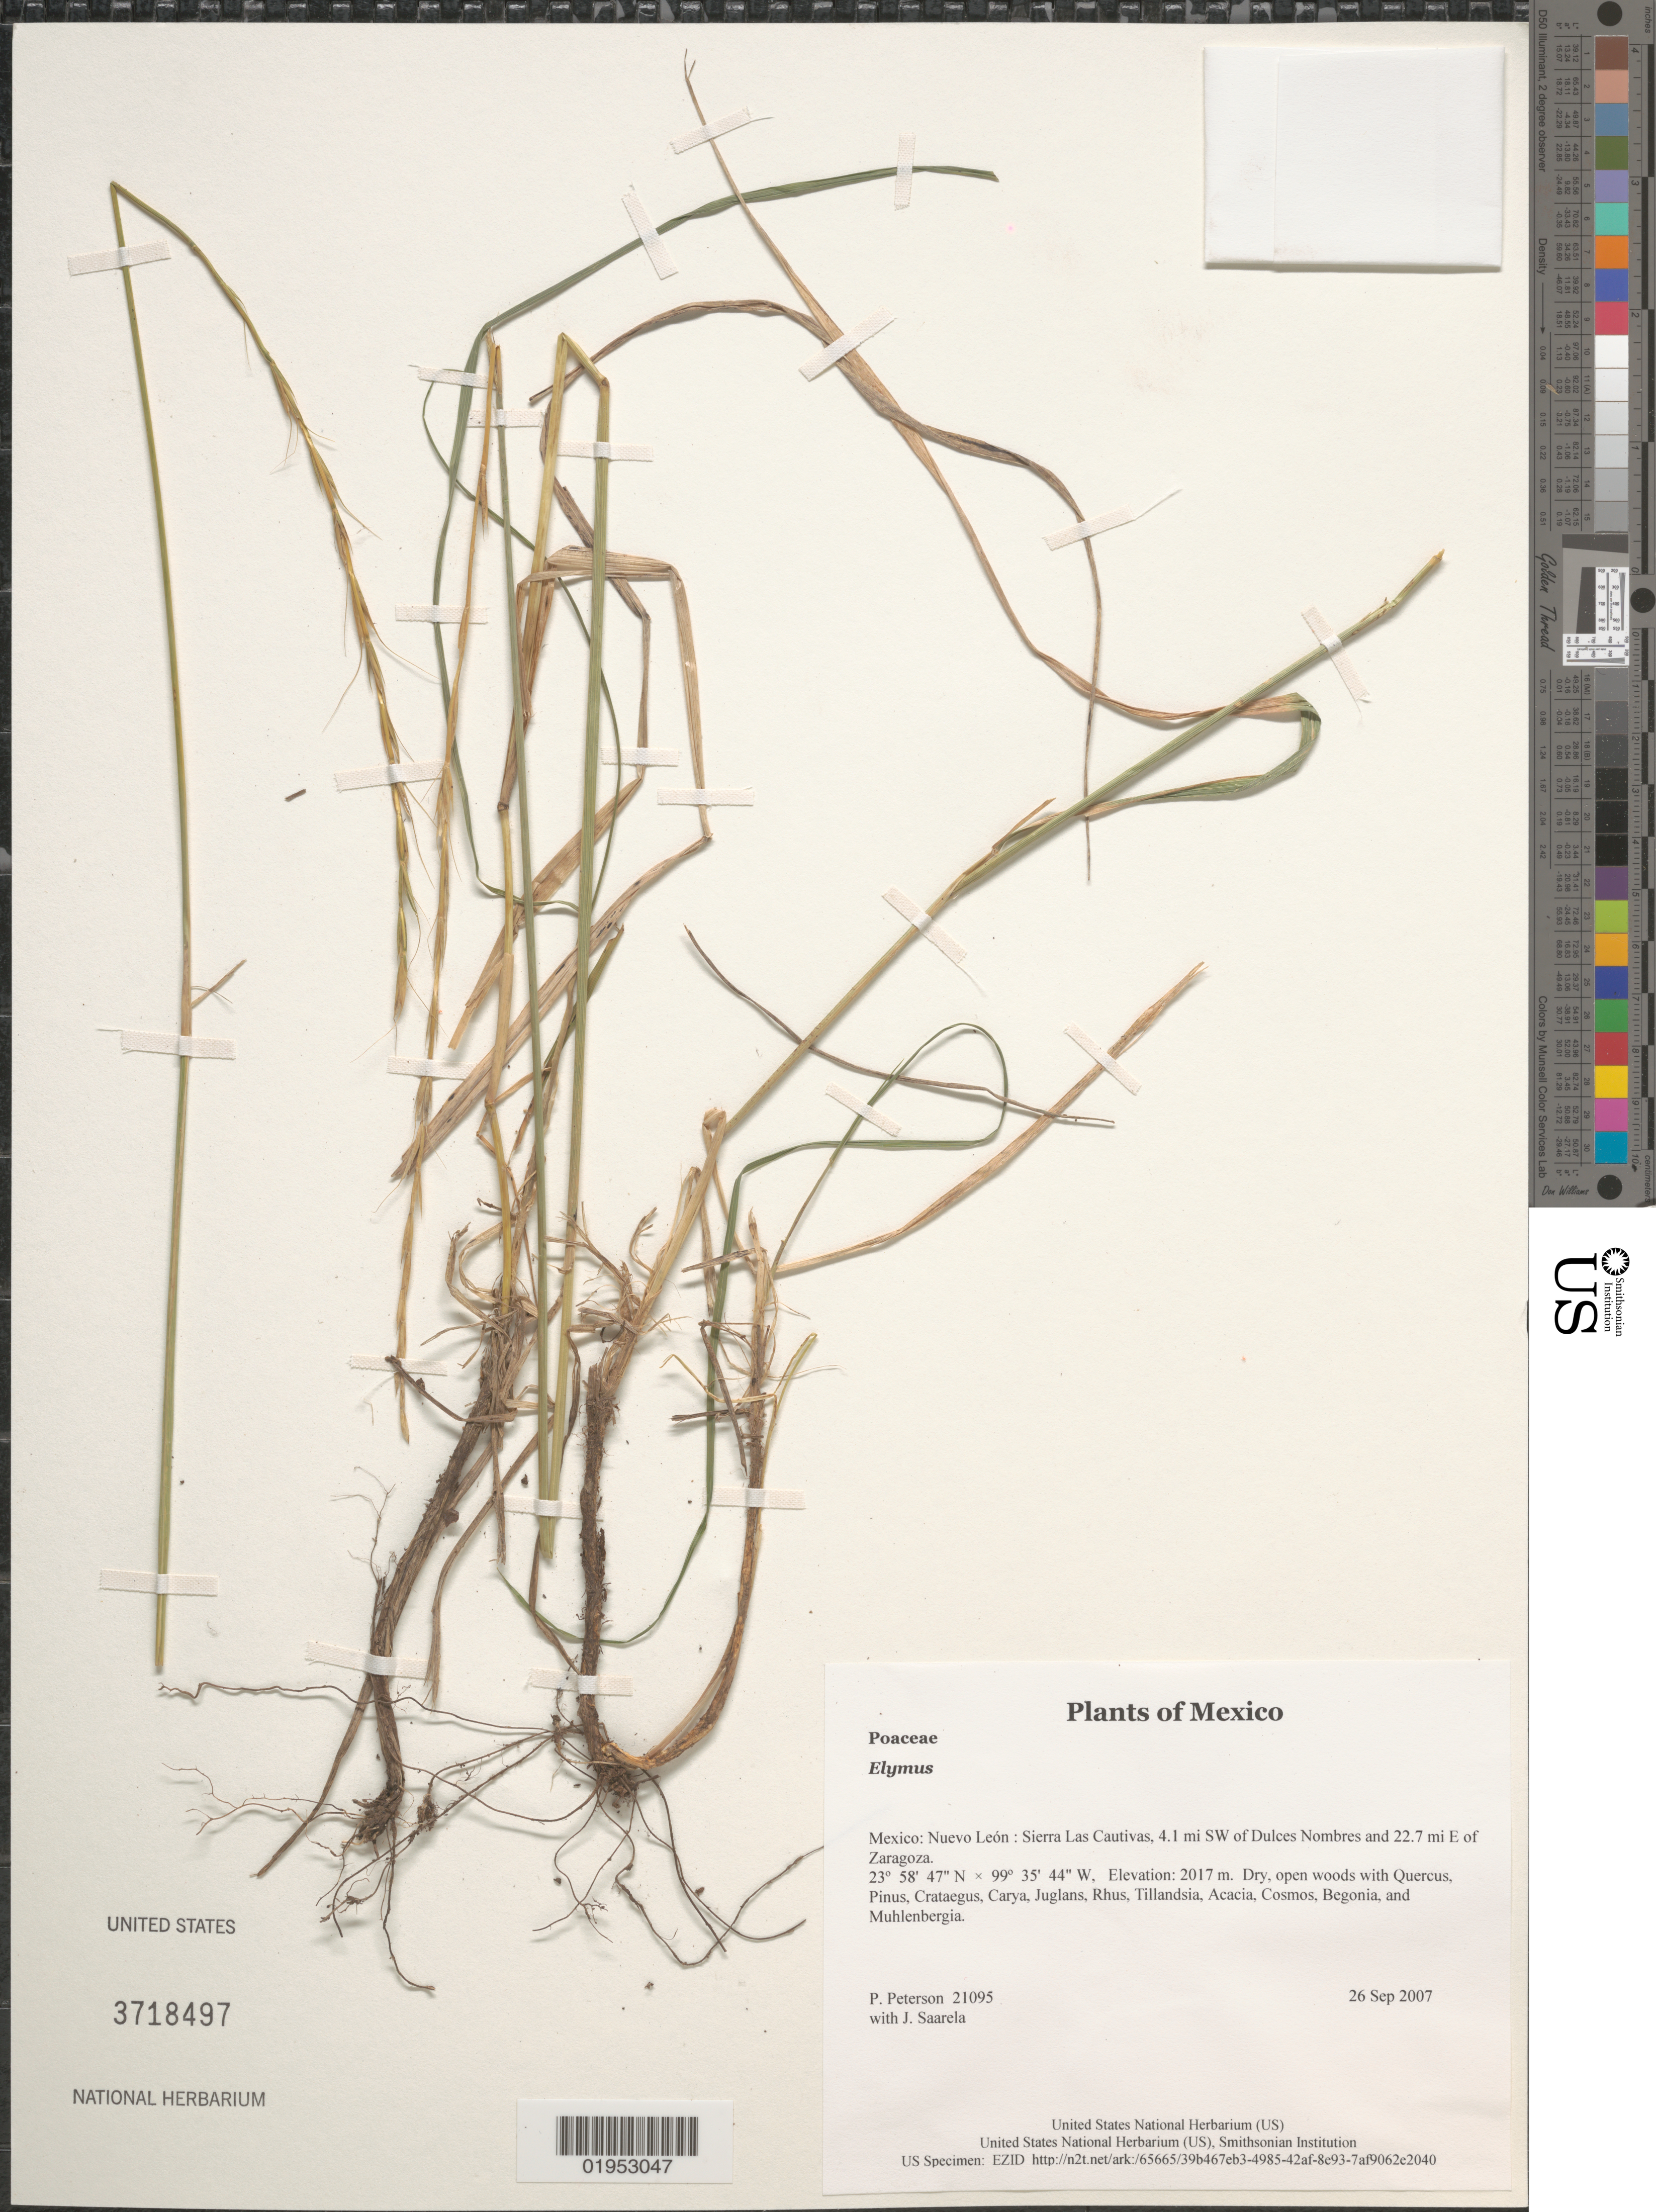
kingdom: Plantae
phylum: Tracheophyta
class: Liliopsida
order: Poales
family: Poaceae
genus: Elymus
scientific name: Elymus sp.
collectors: P. M. Peterson & J. Saarela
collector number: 21095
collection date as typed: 26 Sep 2007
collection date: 2007-09-26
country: Mexico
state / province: Nuevo León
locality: Sierra Las Cautivas, 4.1 mi SW of Dulces Nombres and 22.7 mi E of Zaragoza.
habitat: Dry, open woods with Quercus, Pinus, Crataegus, Carya, Juglans, Rhus, Tillandsia, Acacia, Cosmos, Begonia, and Muhlenbergia.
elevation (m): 2017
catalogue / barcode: US 3718497